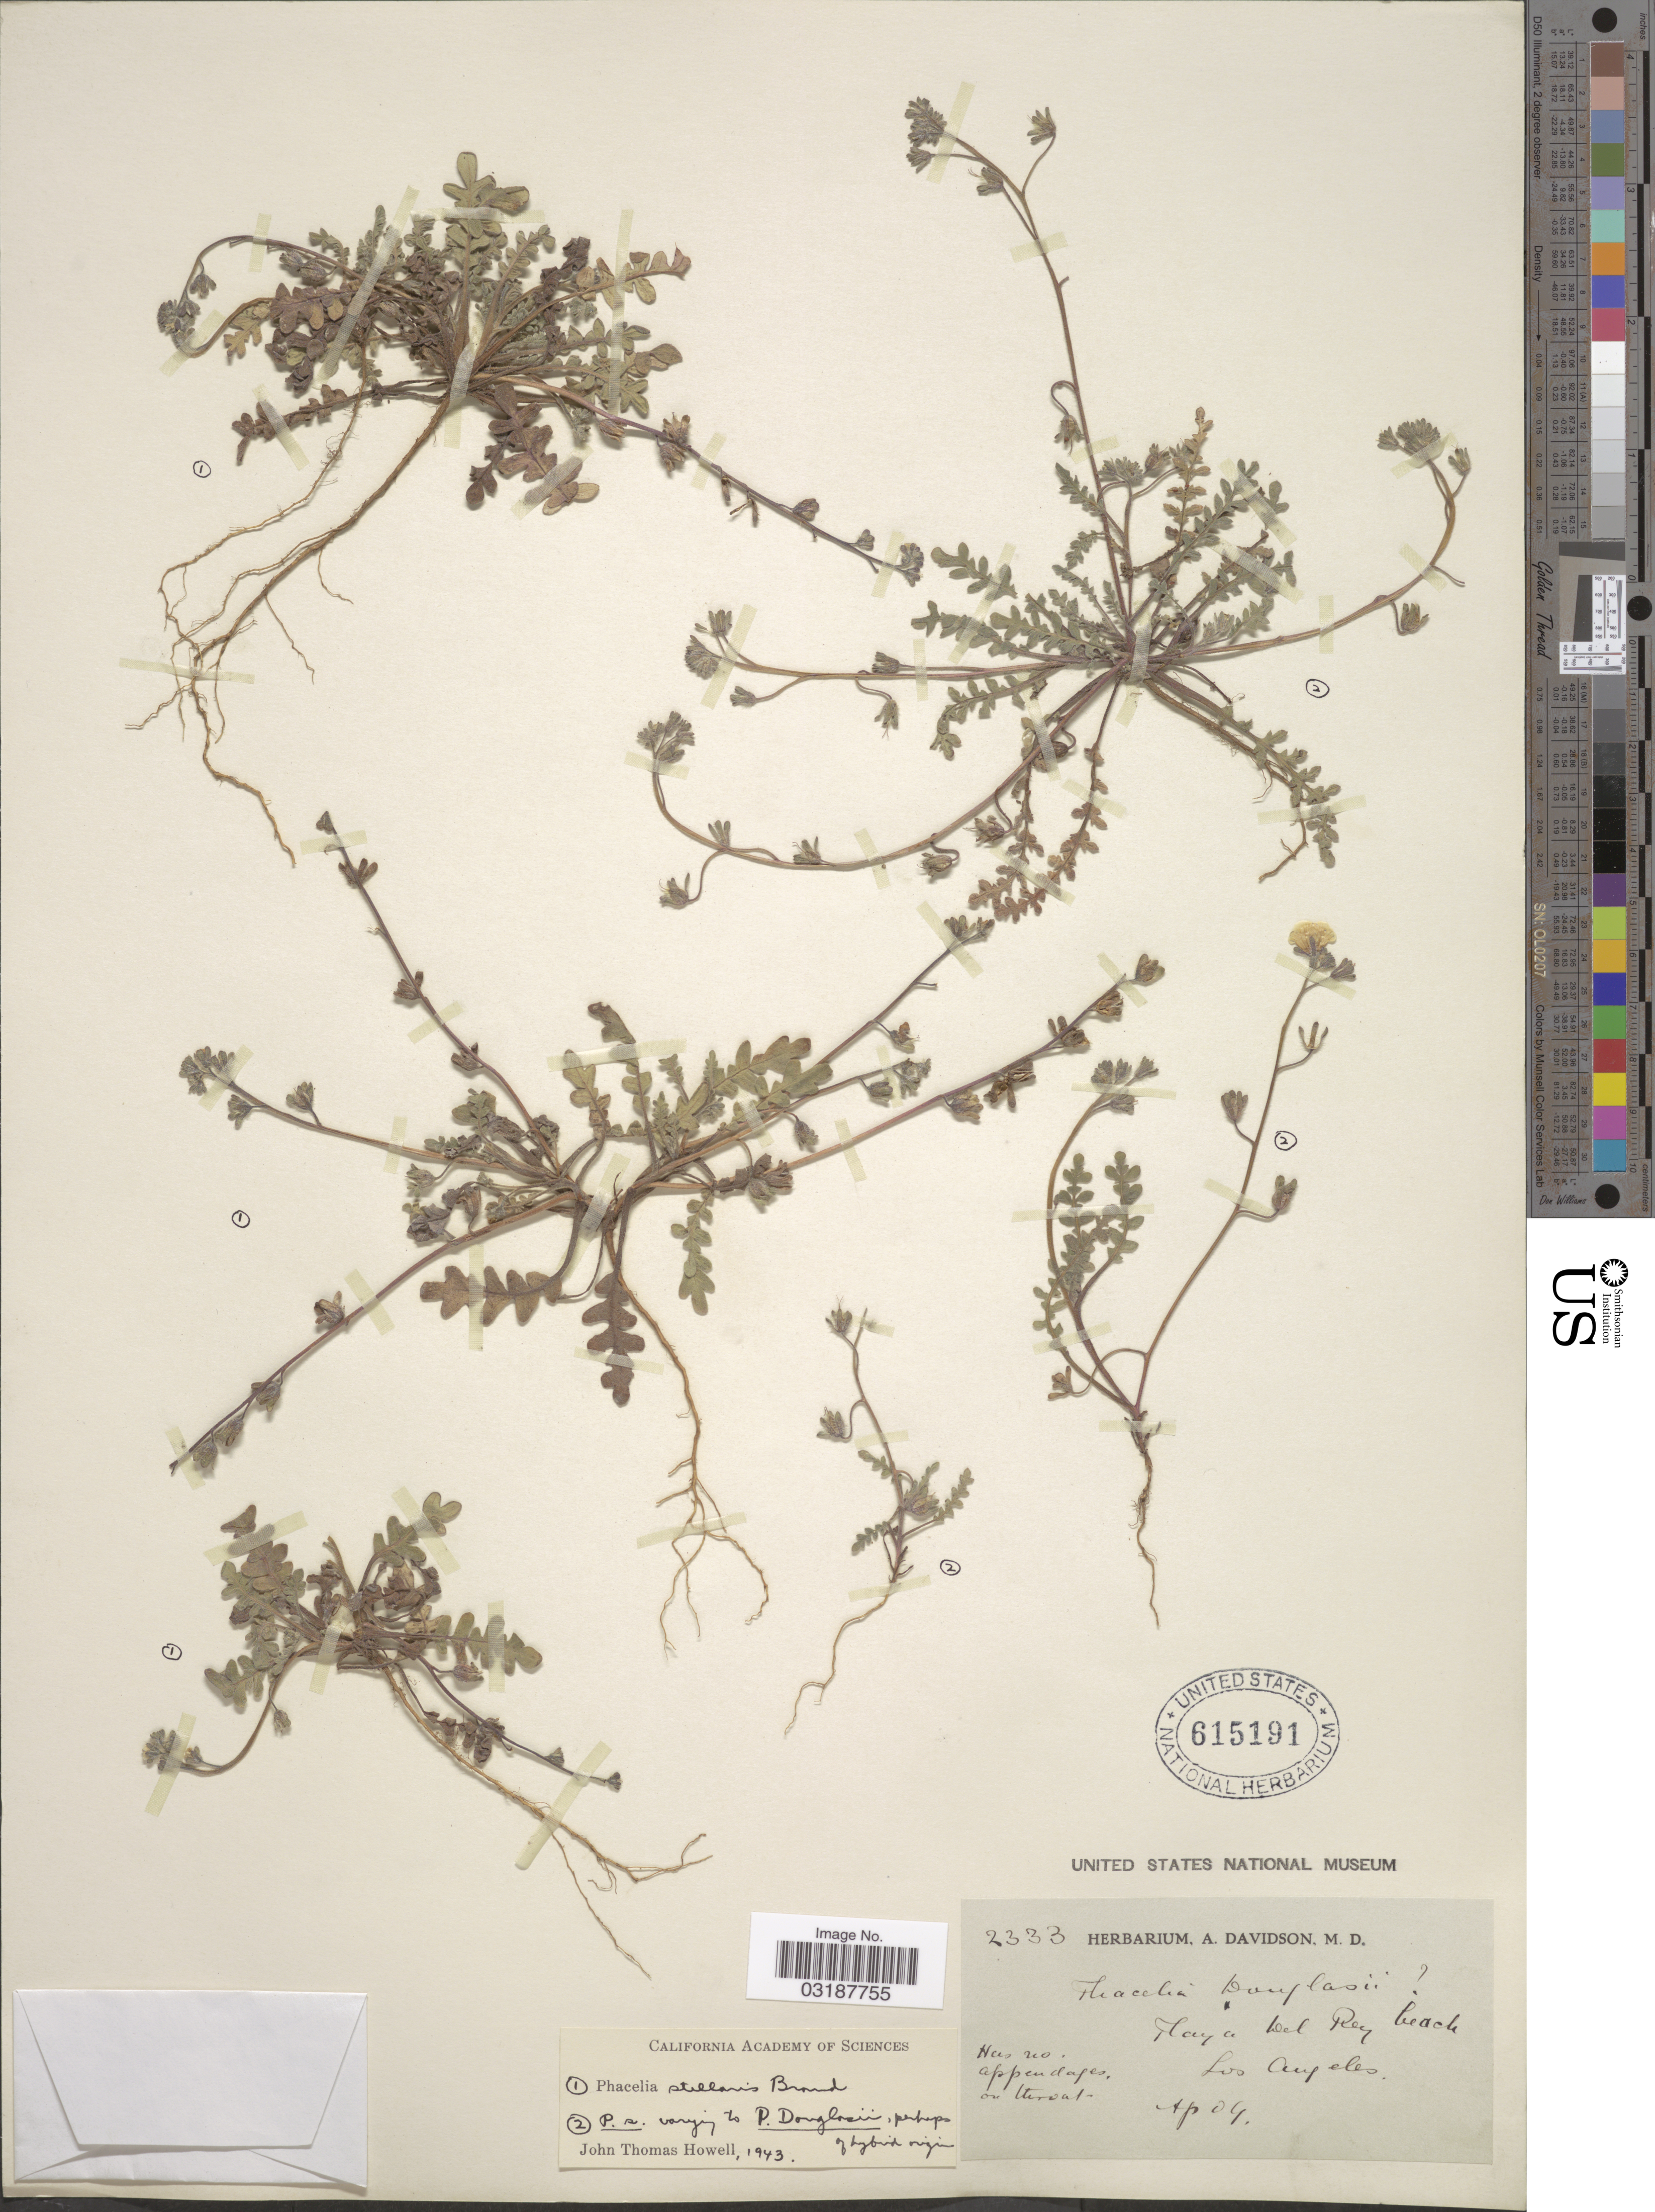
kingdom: Plantae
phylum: Tracheophyta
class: Magnoliopsida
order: Boraginales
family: Hydrophyllaceae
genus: Phacelia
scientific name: Phacelia stellaris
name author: Brand in Engl.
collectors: ex herb. A. Davidson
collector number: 2333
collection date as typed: Transcribed d/m/y: /4/4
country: United States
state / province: California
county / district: Los Angeles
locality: Playa Del Rey beach, Los Angeles.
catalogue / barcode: US 615191